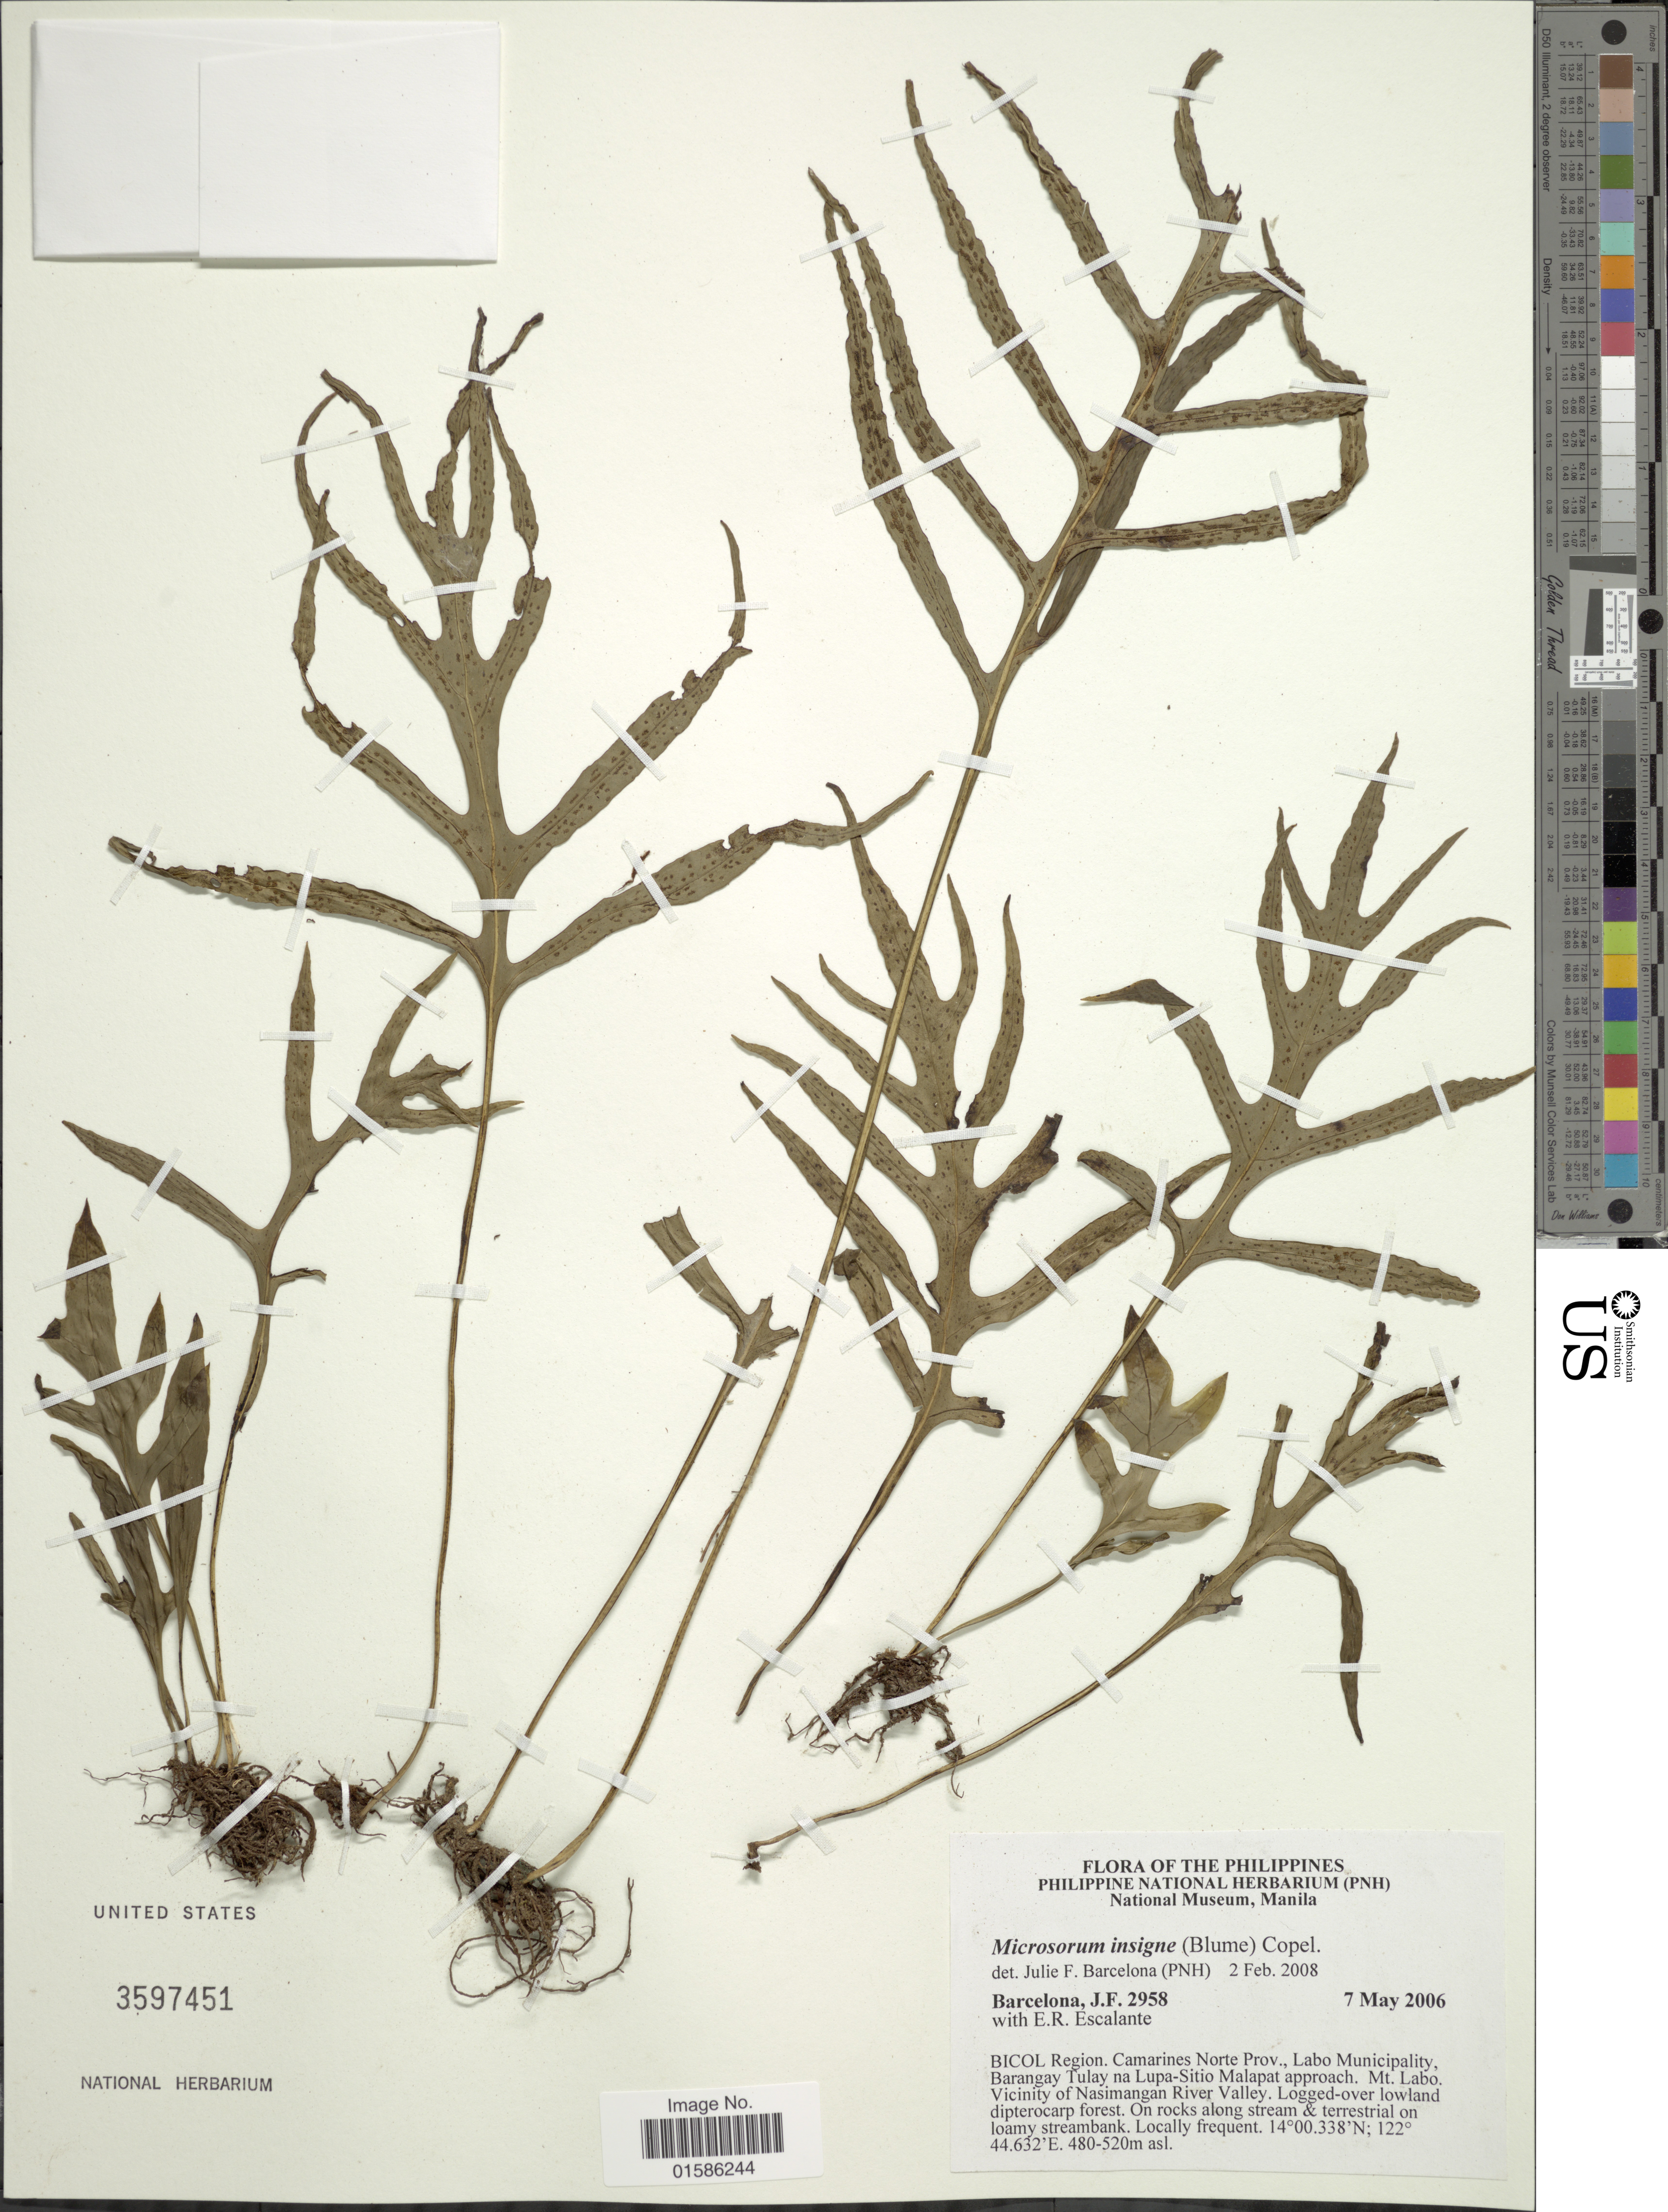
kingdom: Plantae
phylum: Tracheophyta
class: Polypodiopsida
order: Polypodiales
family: Polypodiaceae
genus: Microsorum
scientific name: Microsorum insigne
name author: (Blume) Copel.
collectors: J. F. Barcelona & E. Escalante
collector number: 2958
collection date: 2006-05-07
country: Philippines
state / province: Bicol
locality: Bicol Region, Camarines Norte Prov., Labo Municipality, Barrangay Tulay na Lupa-Sitio Malapat approach, Mt. Labo, Vicinity of Nasimangan River Valley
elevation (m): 480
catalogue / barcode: US 3597451